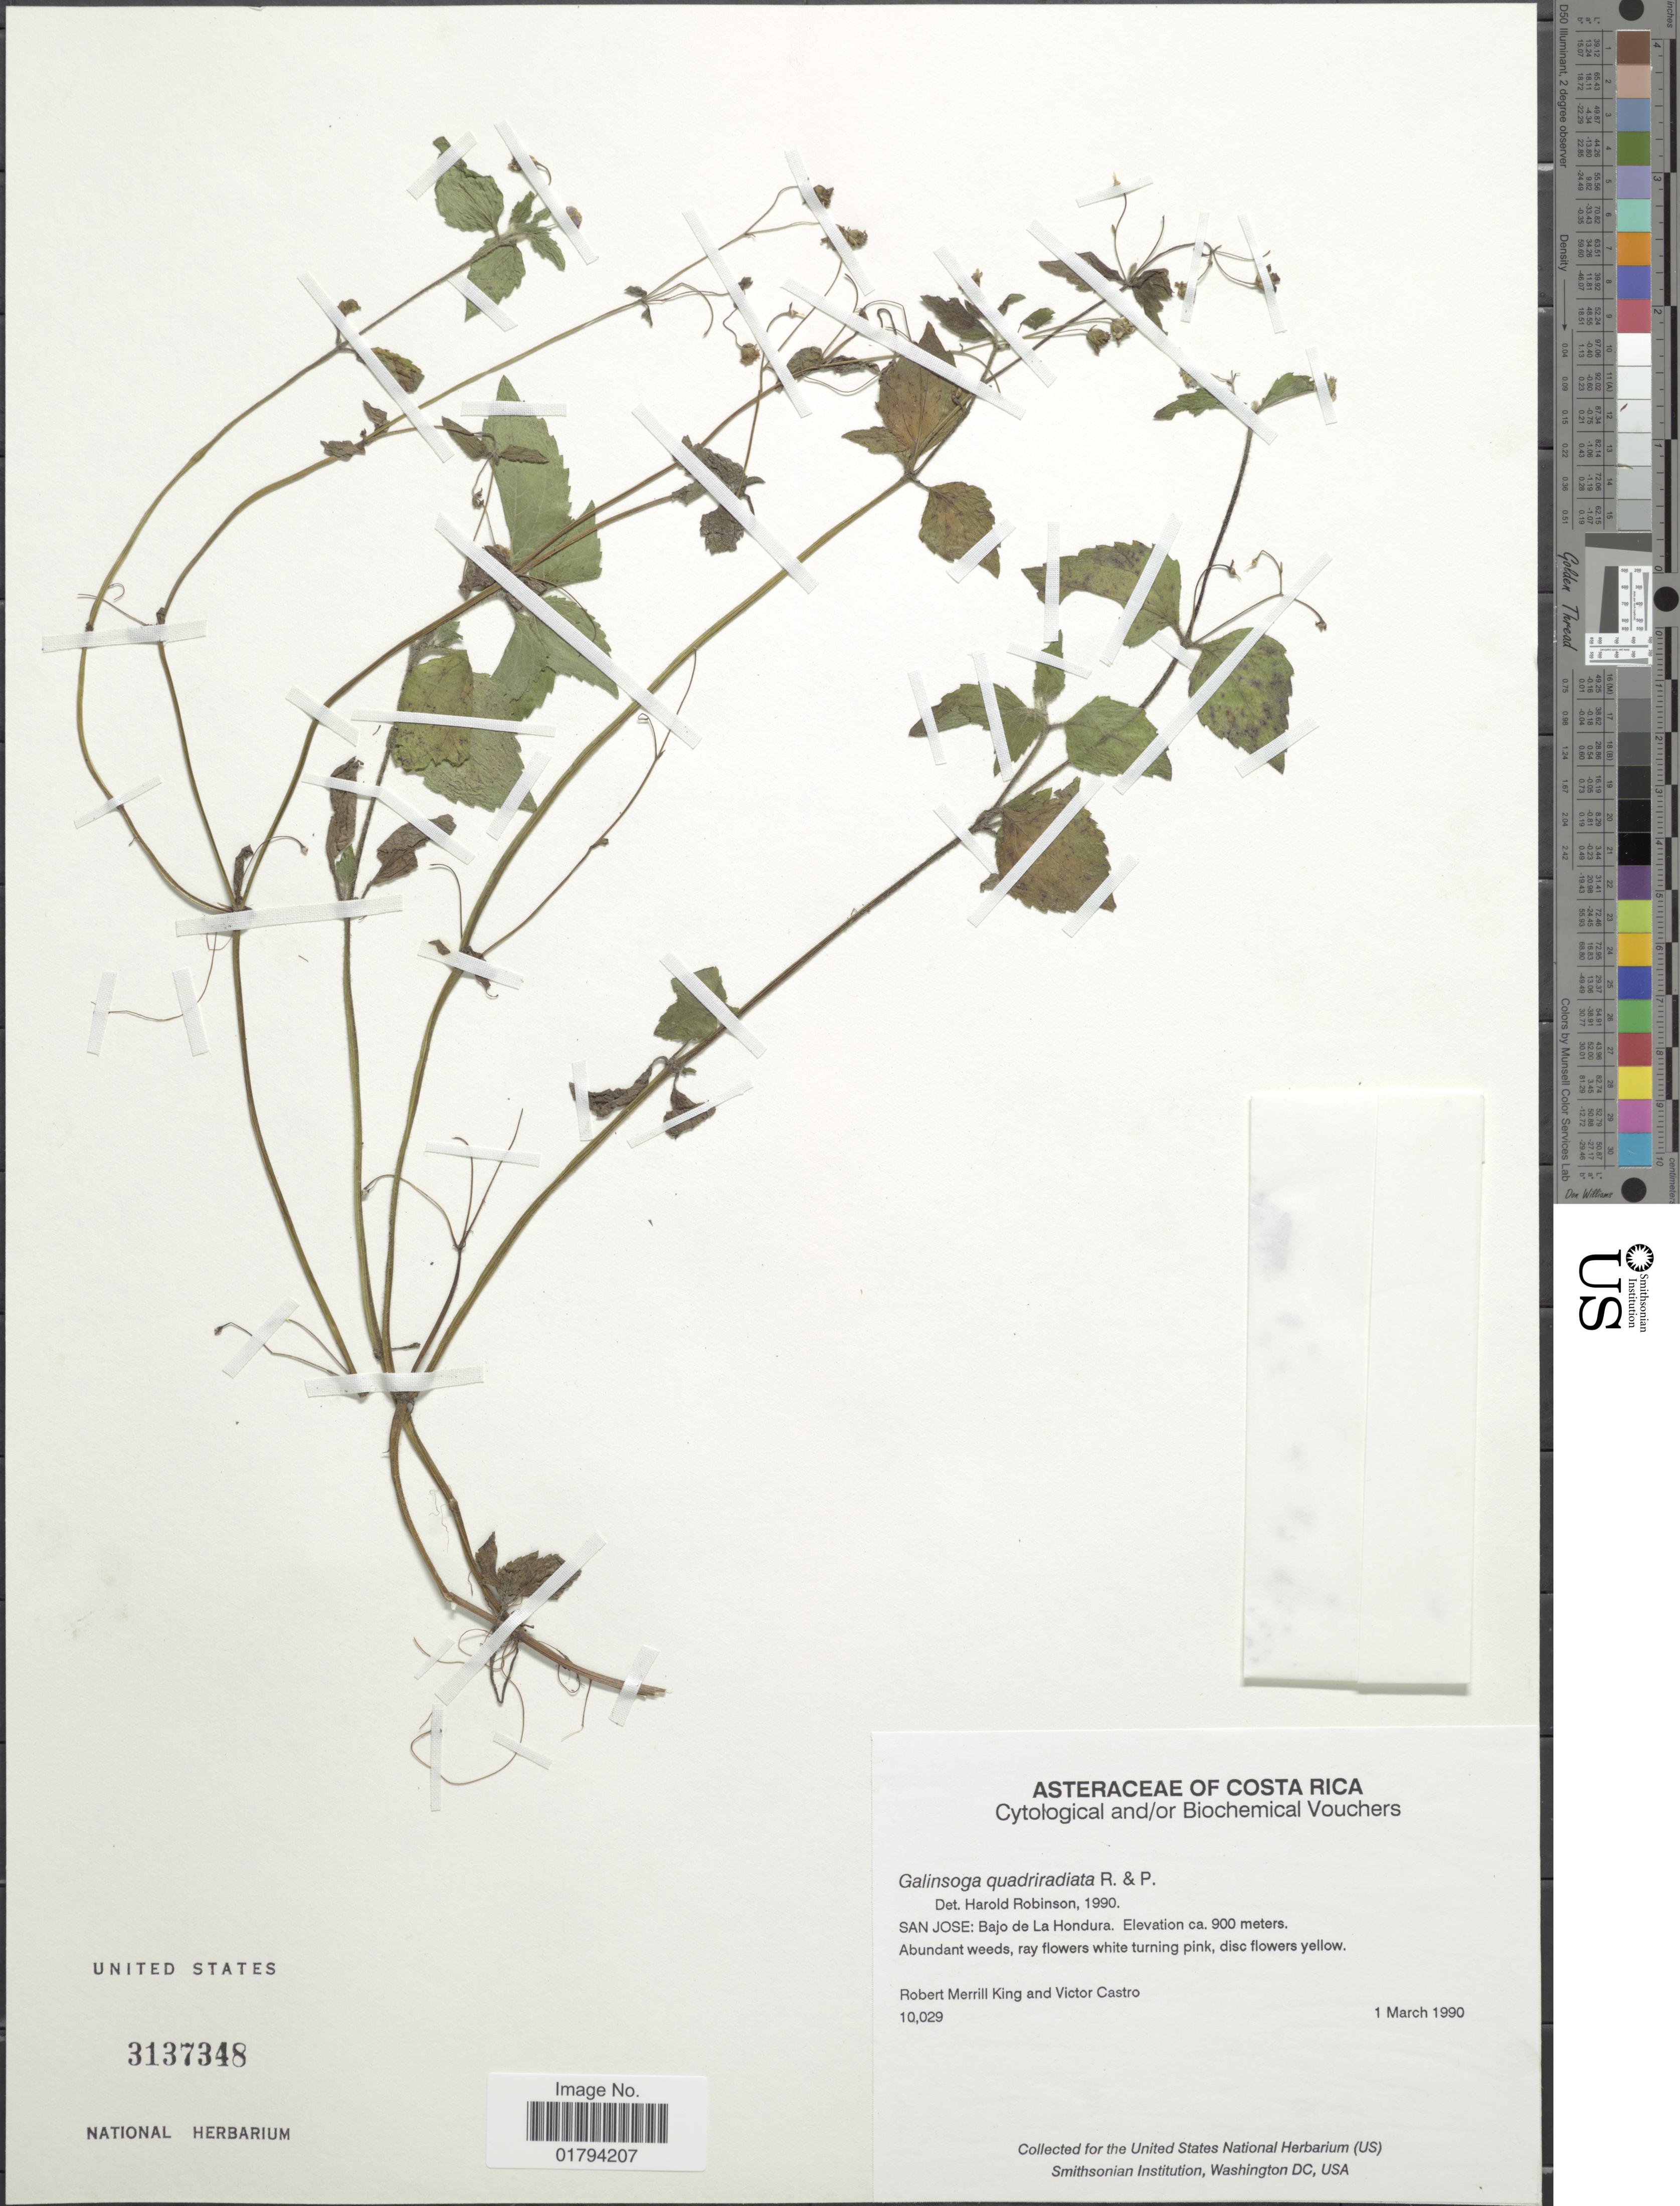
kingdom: Plantae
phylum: Tracheophyta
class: Magnoliopsida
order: Asterales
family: Asteraceae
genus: Galinsoga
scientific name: Galinsoga quadriradiata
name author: Ruiz & Pav.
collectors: R. M. King & V. Castro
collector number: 10029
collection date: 1990-03-01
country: Costa Rica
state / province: San José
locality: Bajo de La Hondura.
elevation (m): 900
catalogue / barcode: US 3137348